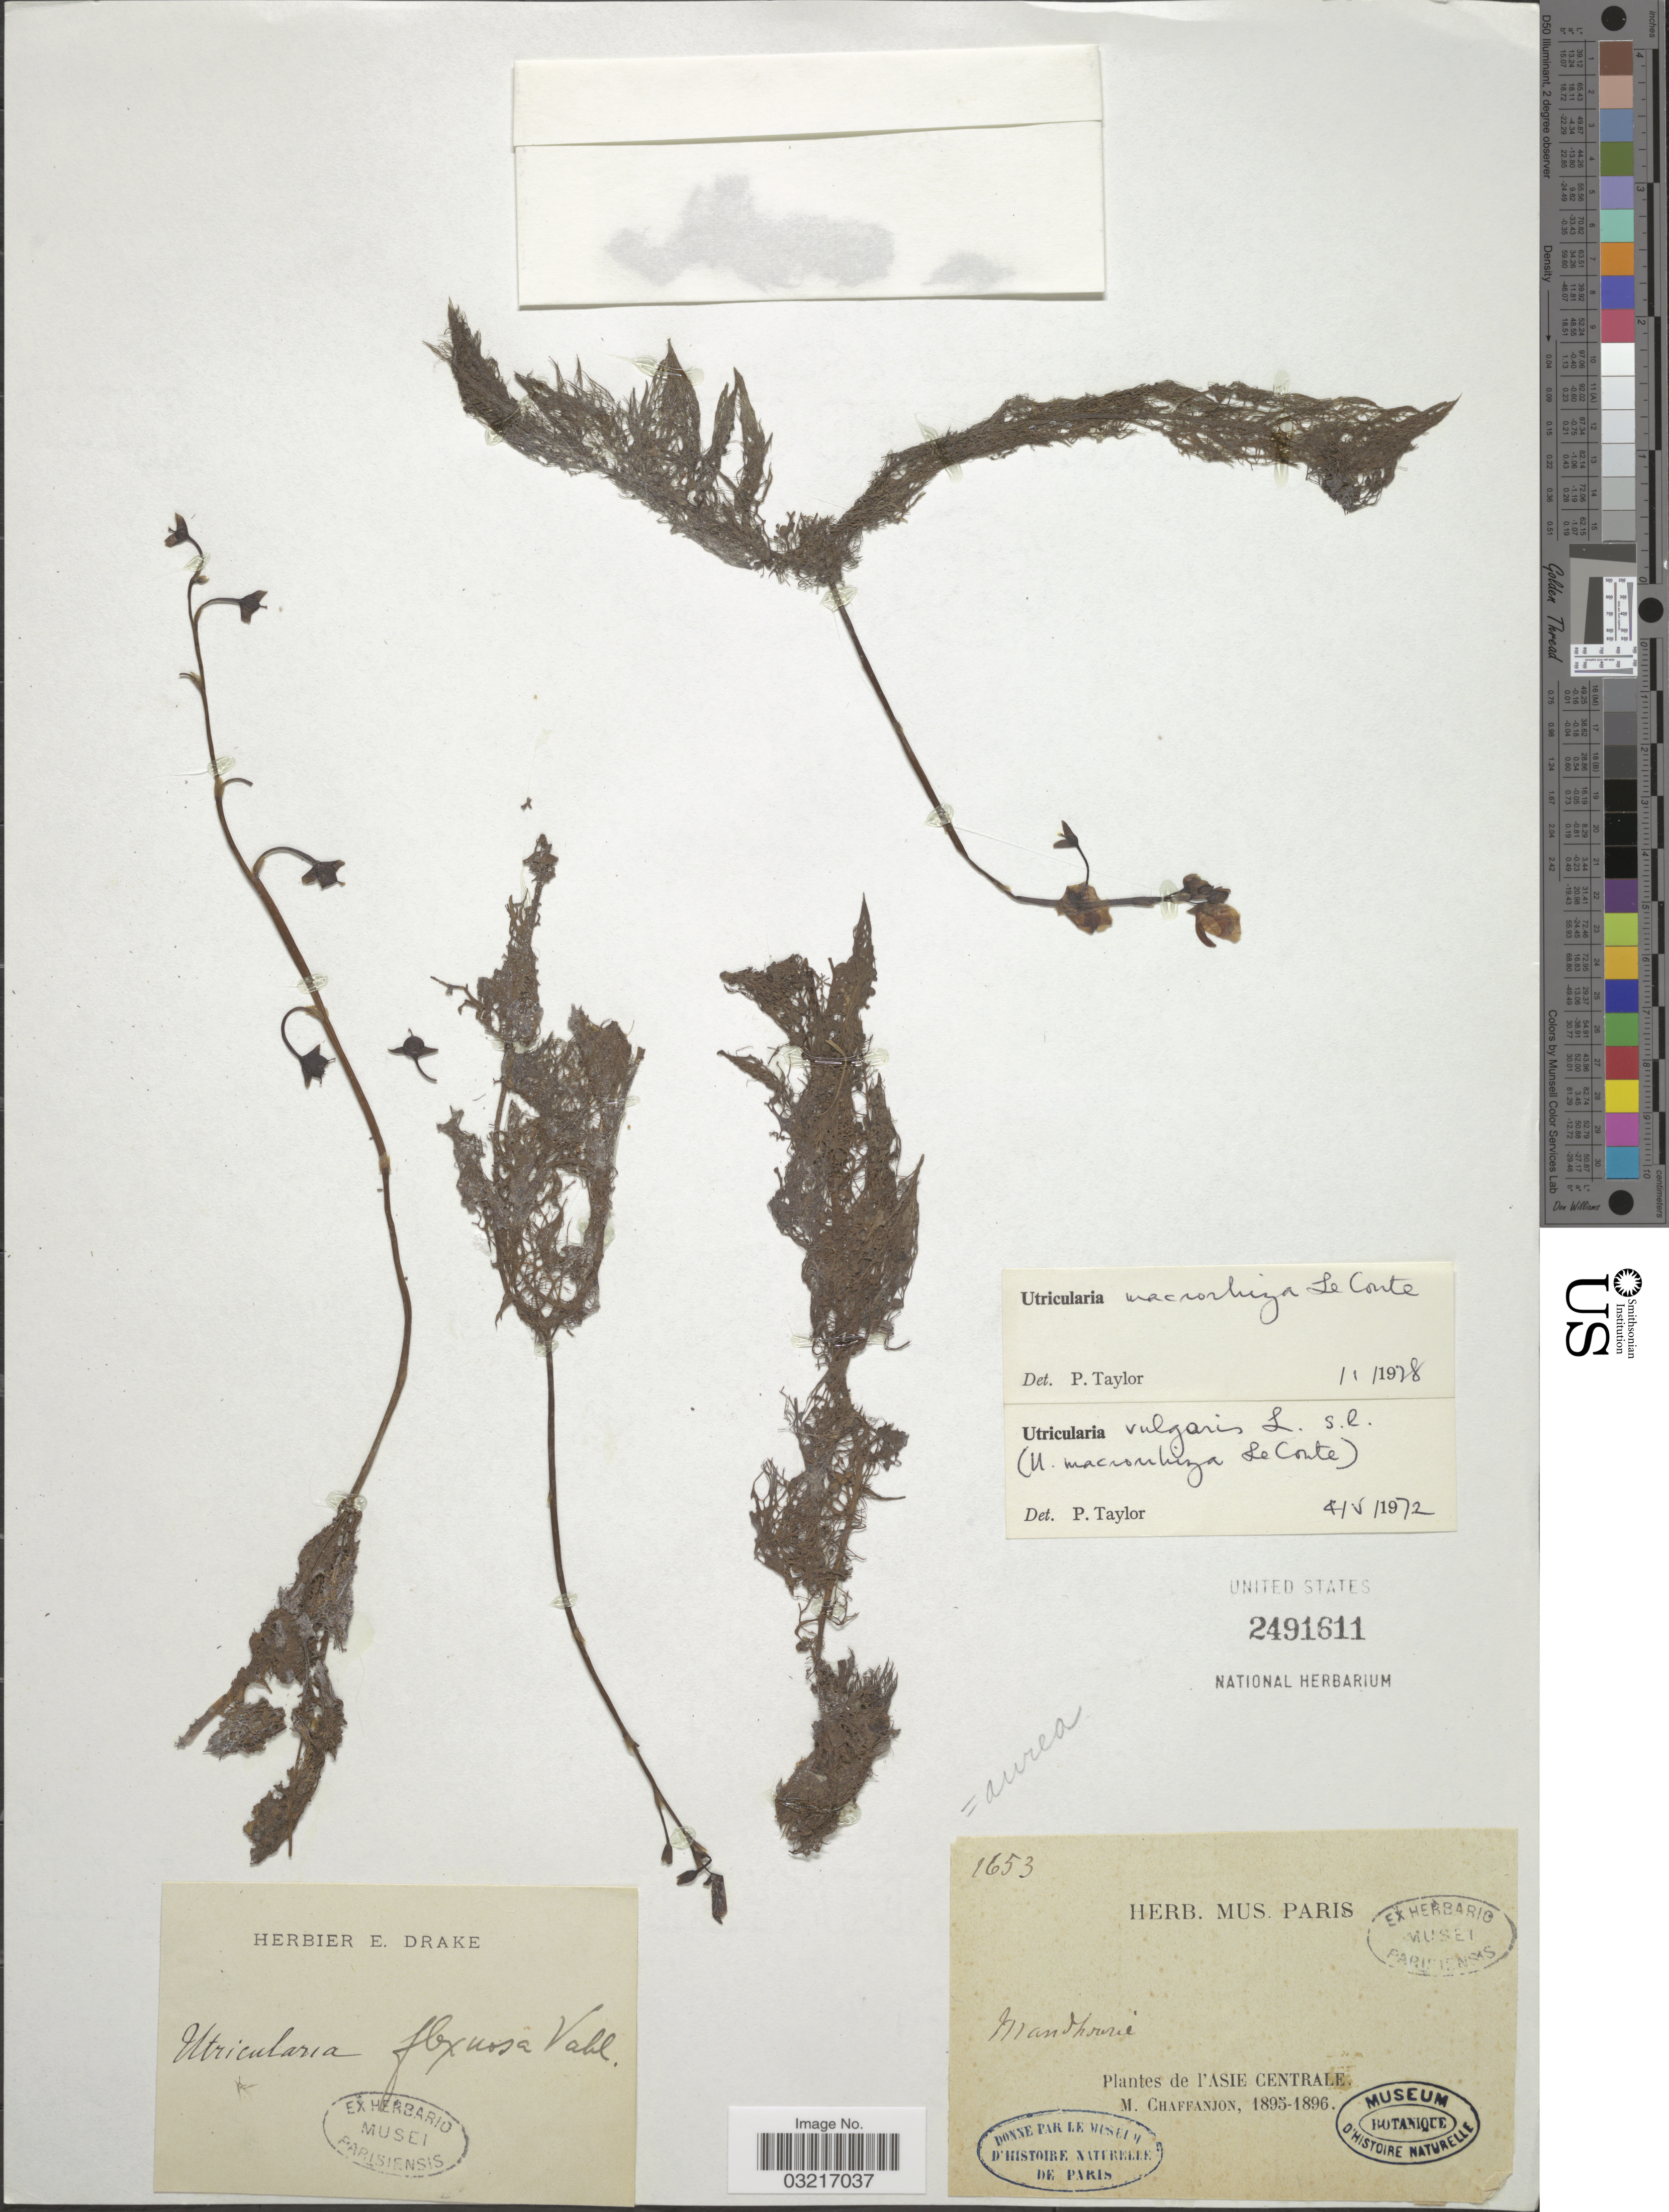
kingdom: Plantae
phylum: Tracheophyta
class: Magnoliopsida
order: Lamiales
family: Lentibulariaceae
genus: Utricularia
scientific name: Utricularia macrorhiza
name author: Leconte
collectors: M. Chaffanjon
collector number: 1653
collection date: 1895/1896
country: China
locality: Mandhourie, l'Asie Centrale.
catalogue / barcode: US 2491611